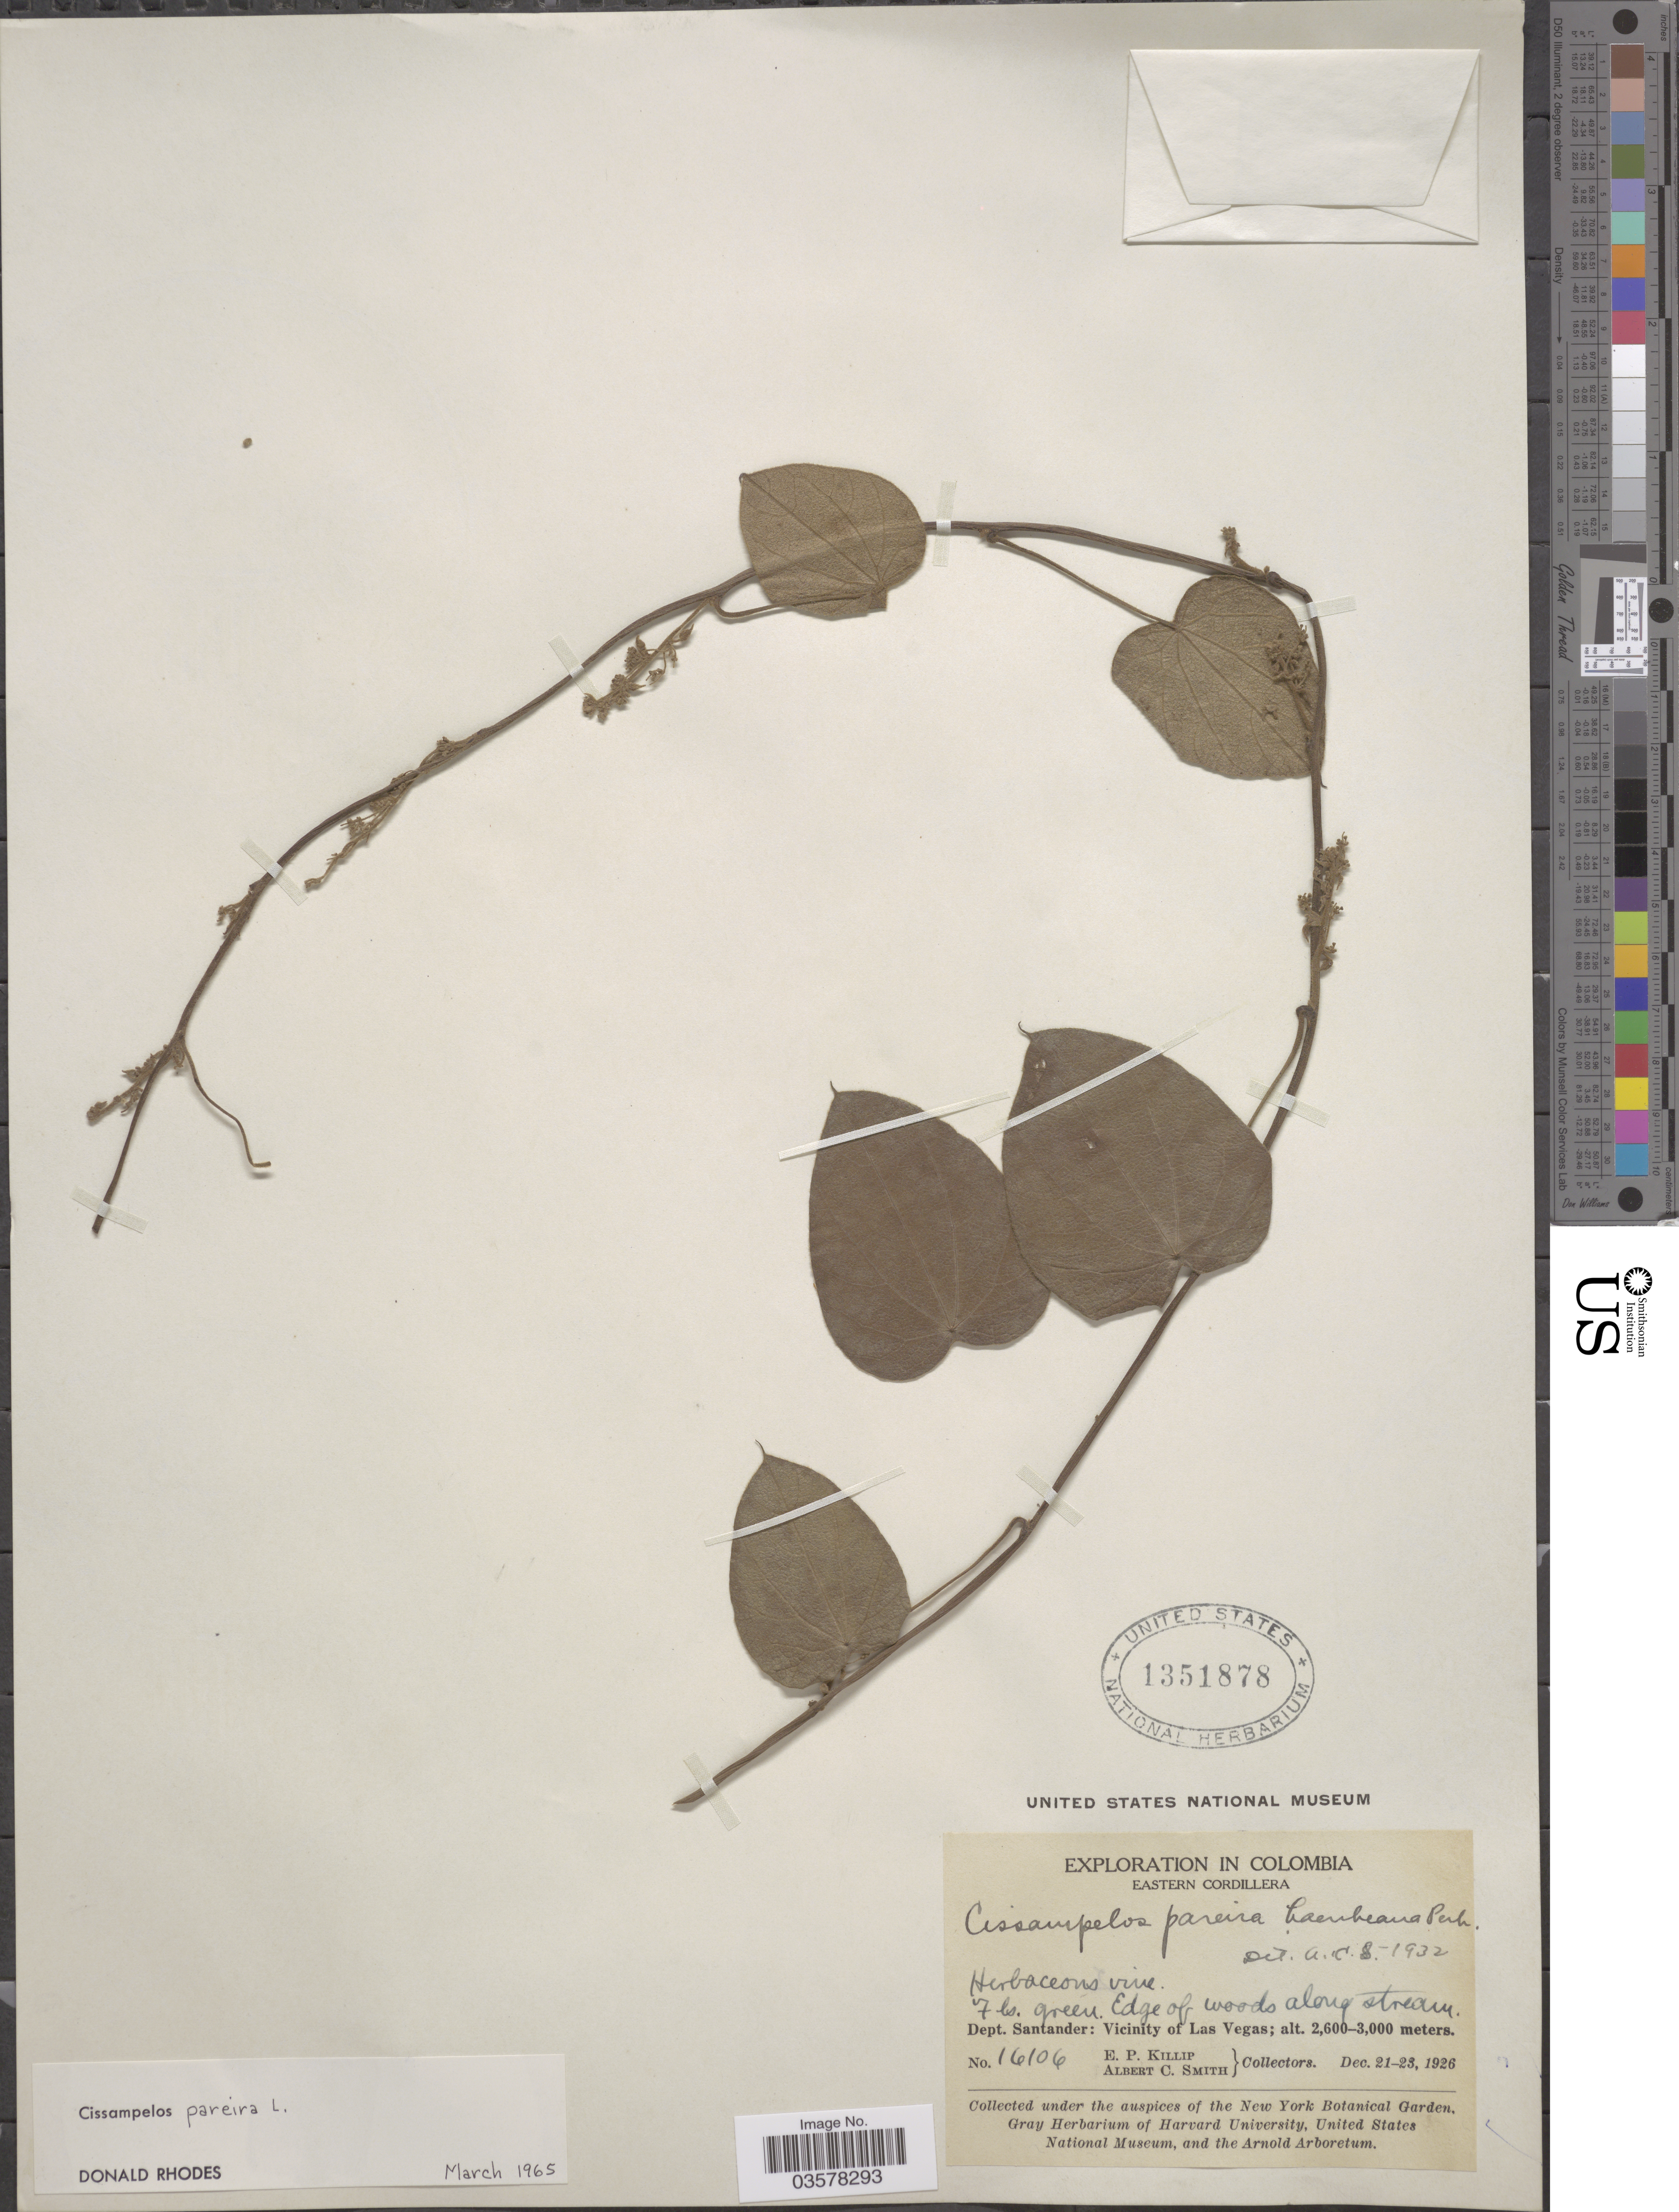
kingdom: Plantae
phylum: Tracheophyta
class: Magnoliopsida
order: Ranunculales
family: Menispermaceae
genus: Cissampelos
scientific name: Cissampelos pareira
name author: L.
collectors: E. P. Killip & A. C. Smith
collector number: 16106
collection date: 1926-12-21/1926-12-23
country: Colombia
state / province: Santander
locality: Eastern Cordillera. Edge of woods along stream. Dept. Santander: Vicinity of Las Vegas.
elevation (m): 2600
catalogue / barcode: US 1351878